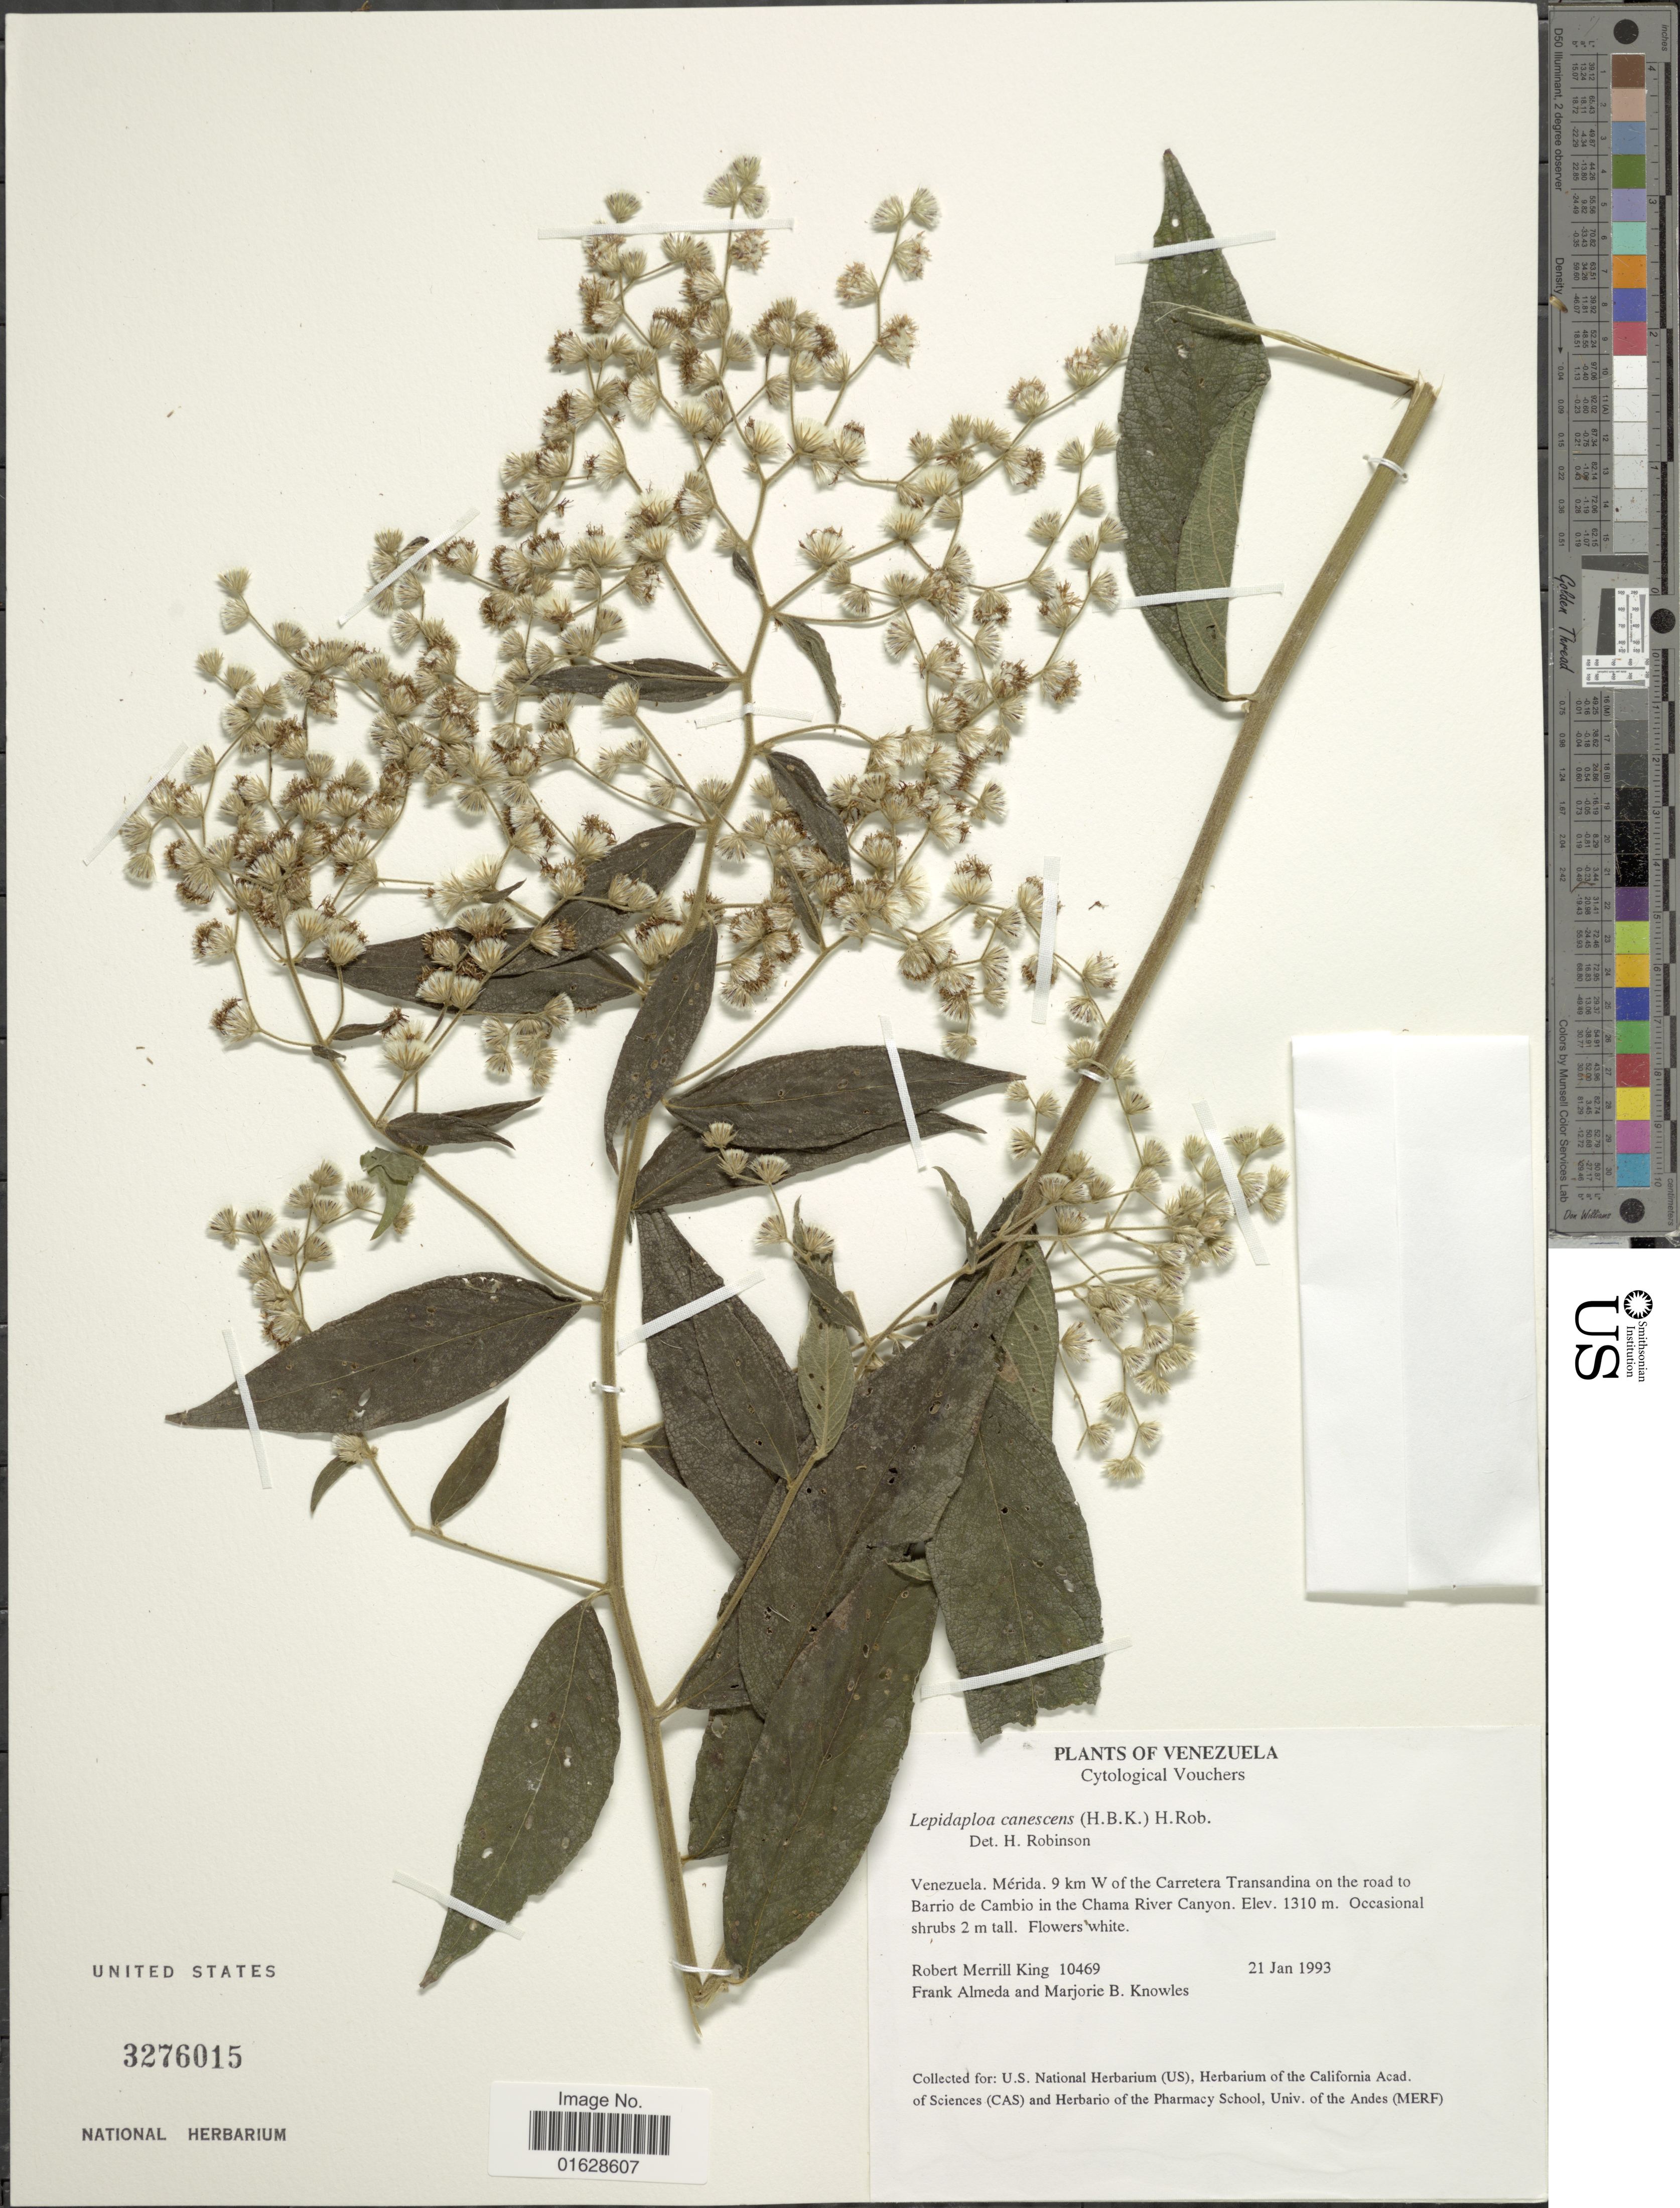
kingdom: Plantae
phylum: Tracheophyta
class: Magnoliopsida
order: Asterales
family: Asteraceae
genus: Lepidaploa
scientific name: Lepidaploa canescens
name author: (Kunth) H. Rob.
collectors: R. M. King, F. Almeda & M. B. Knowles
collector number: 10469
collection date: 1993-01-21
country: Venezuela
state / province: Mérida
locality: Venezuela. Merida 9 km W of the Carretera Transandina on the road to Barrio de Cambio in the Chama River Canyon.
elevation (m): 1310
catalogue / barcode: US 3276015